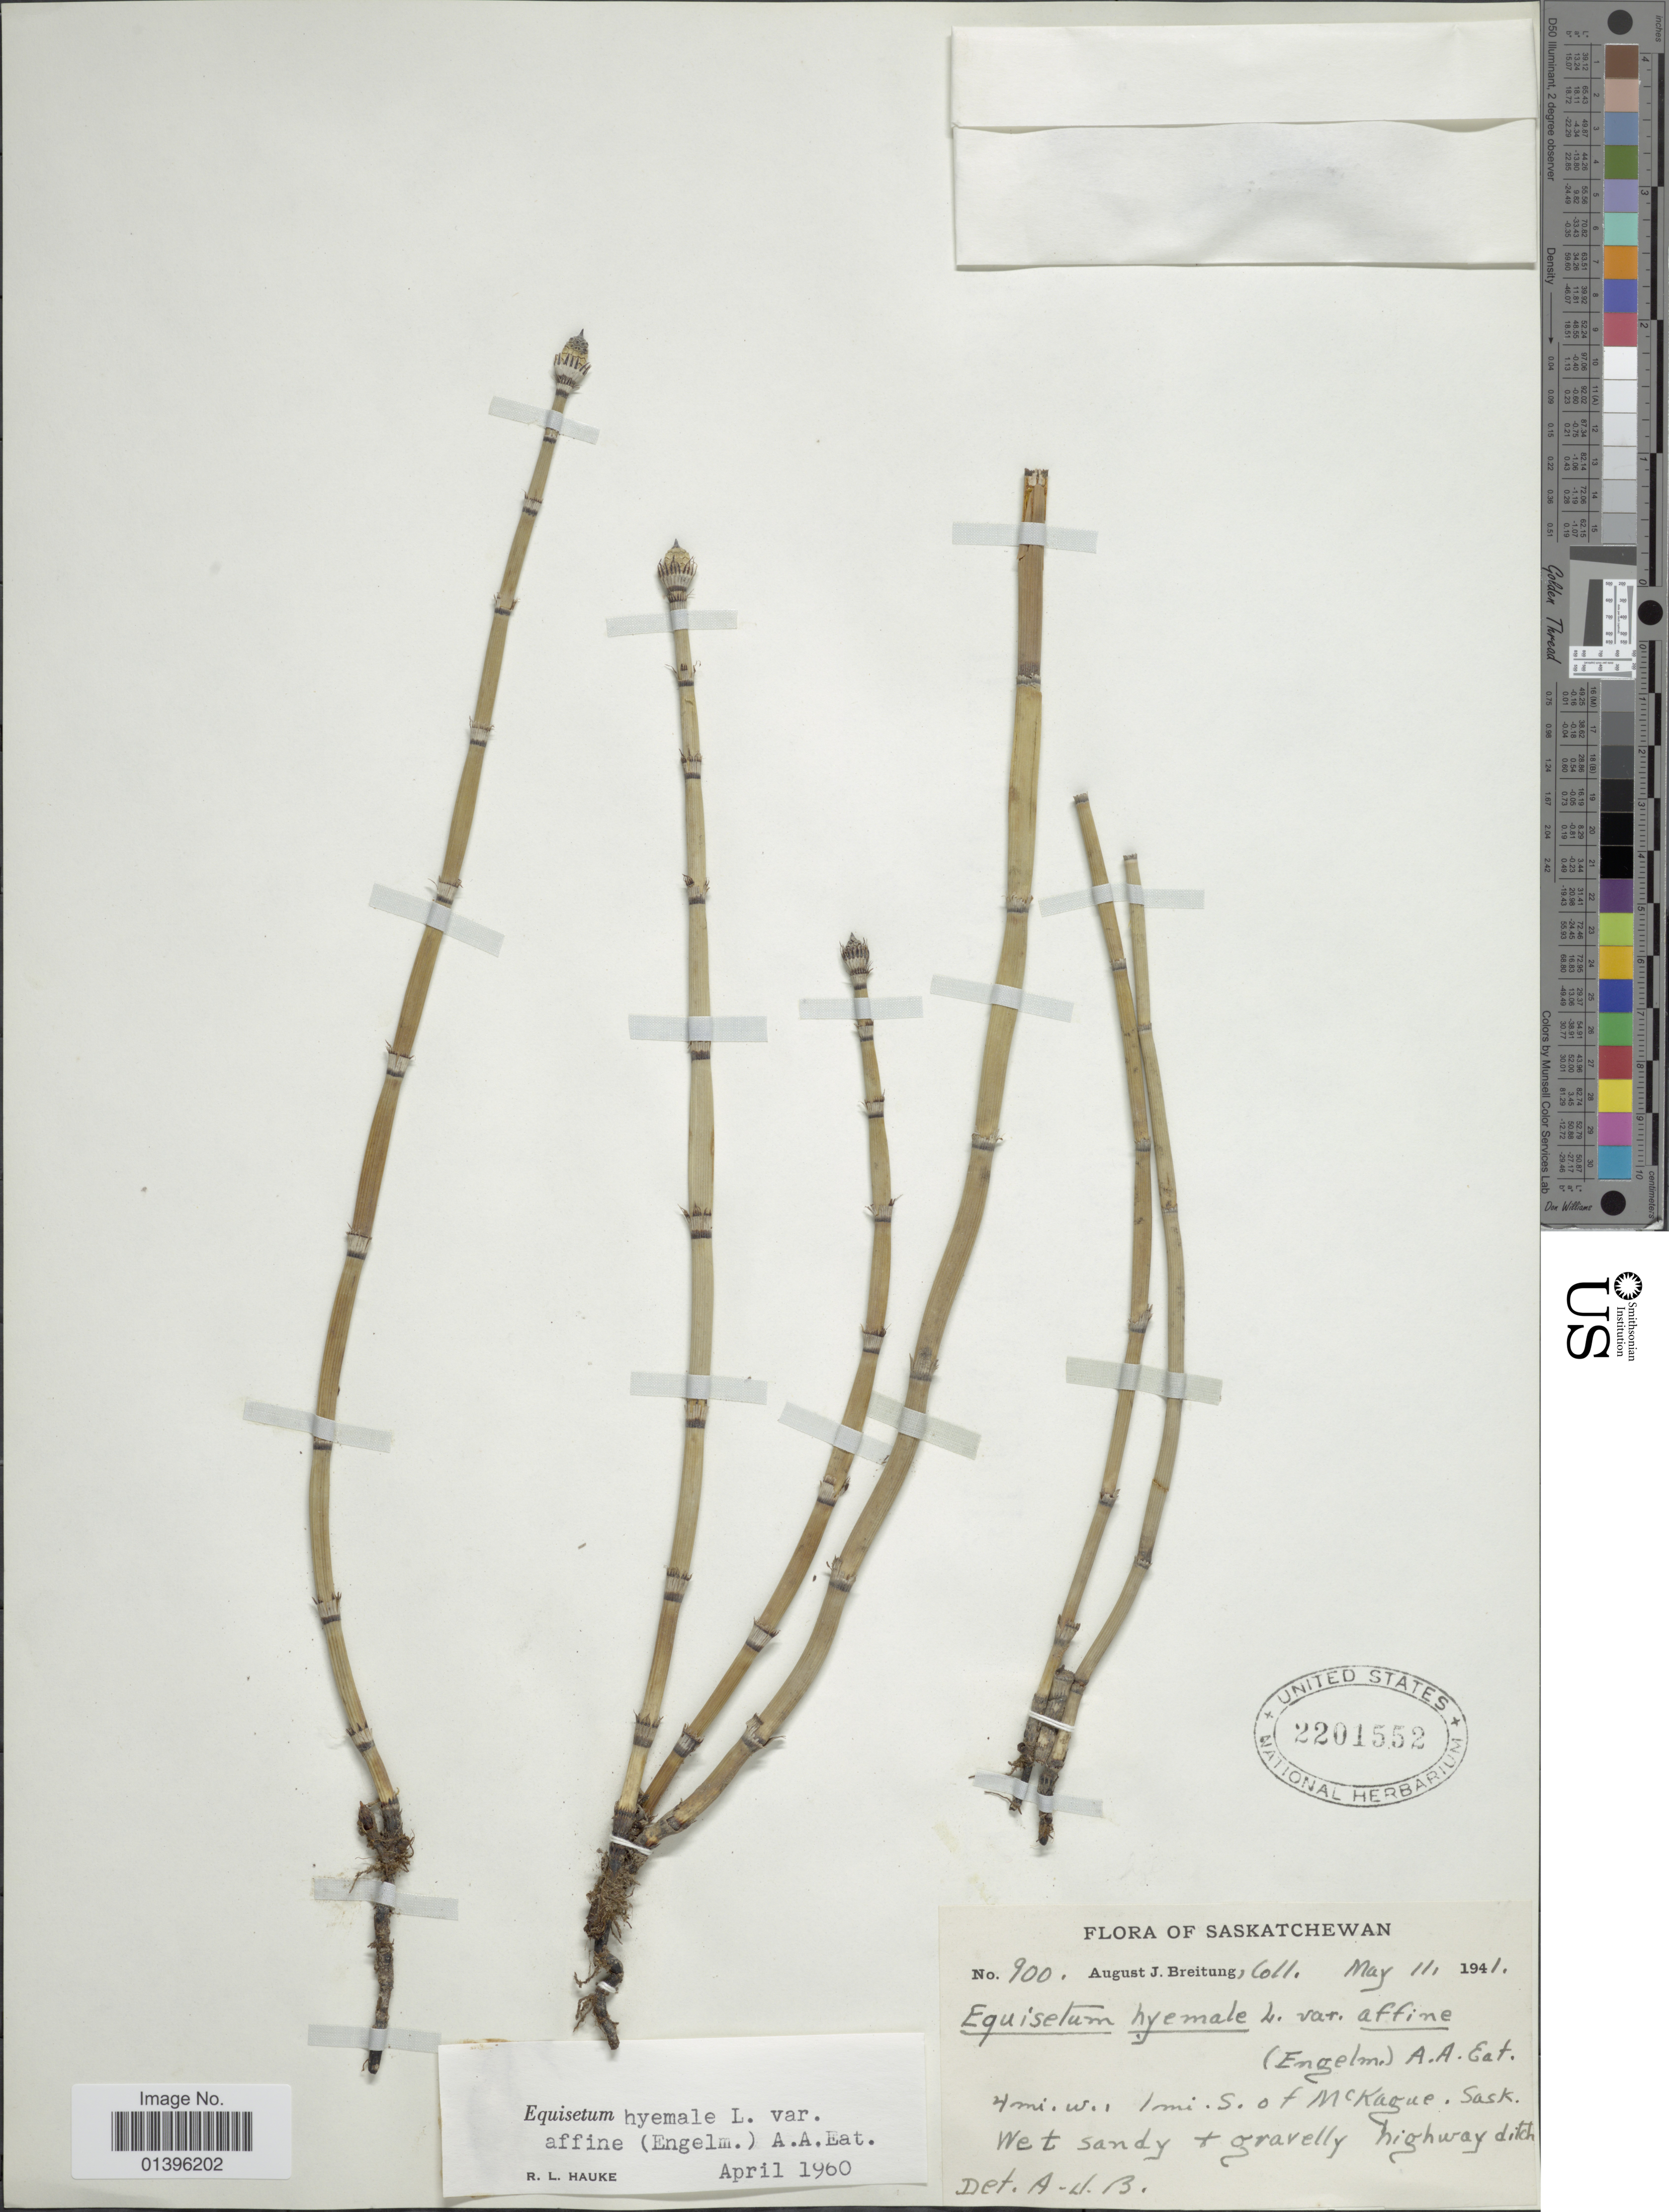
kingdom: Plantae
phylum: Tracheophyta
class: Polypodiopsida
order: Equisetales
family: Equisetaceae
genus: Equisetum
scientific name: Equisetum hyemale var. affine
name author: (Engelm.) A.A. Eaton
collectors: A. Breitung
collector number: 900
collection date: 1941-05-11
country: Canada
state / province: Saskatchewan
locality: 4 mi. w., 1 mi. S. of McKaoue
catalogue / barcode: US 2201552